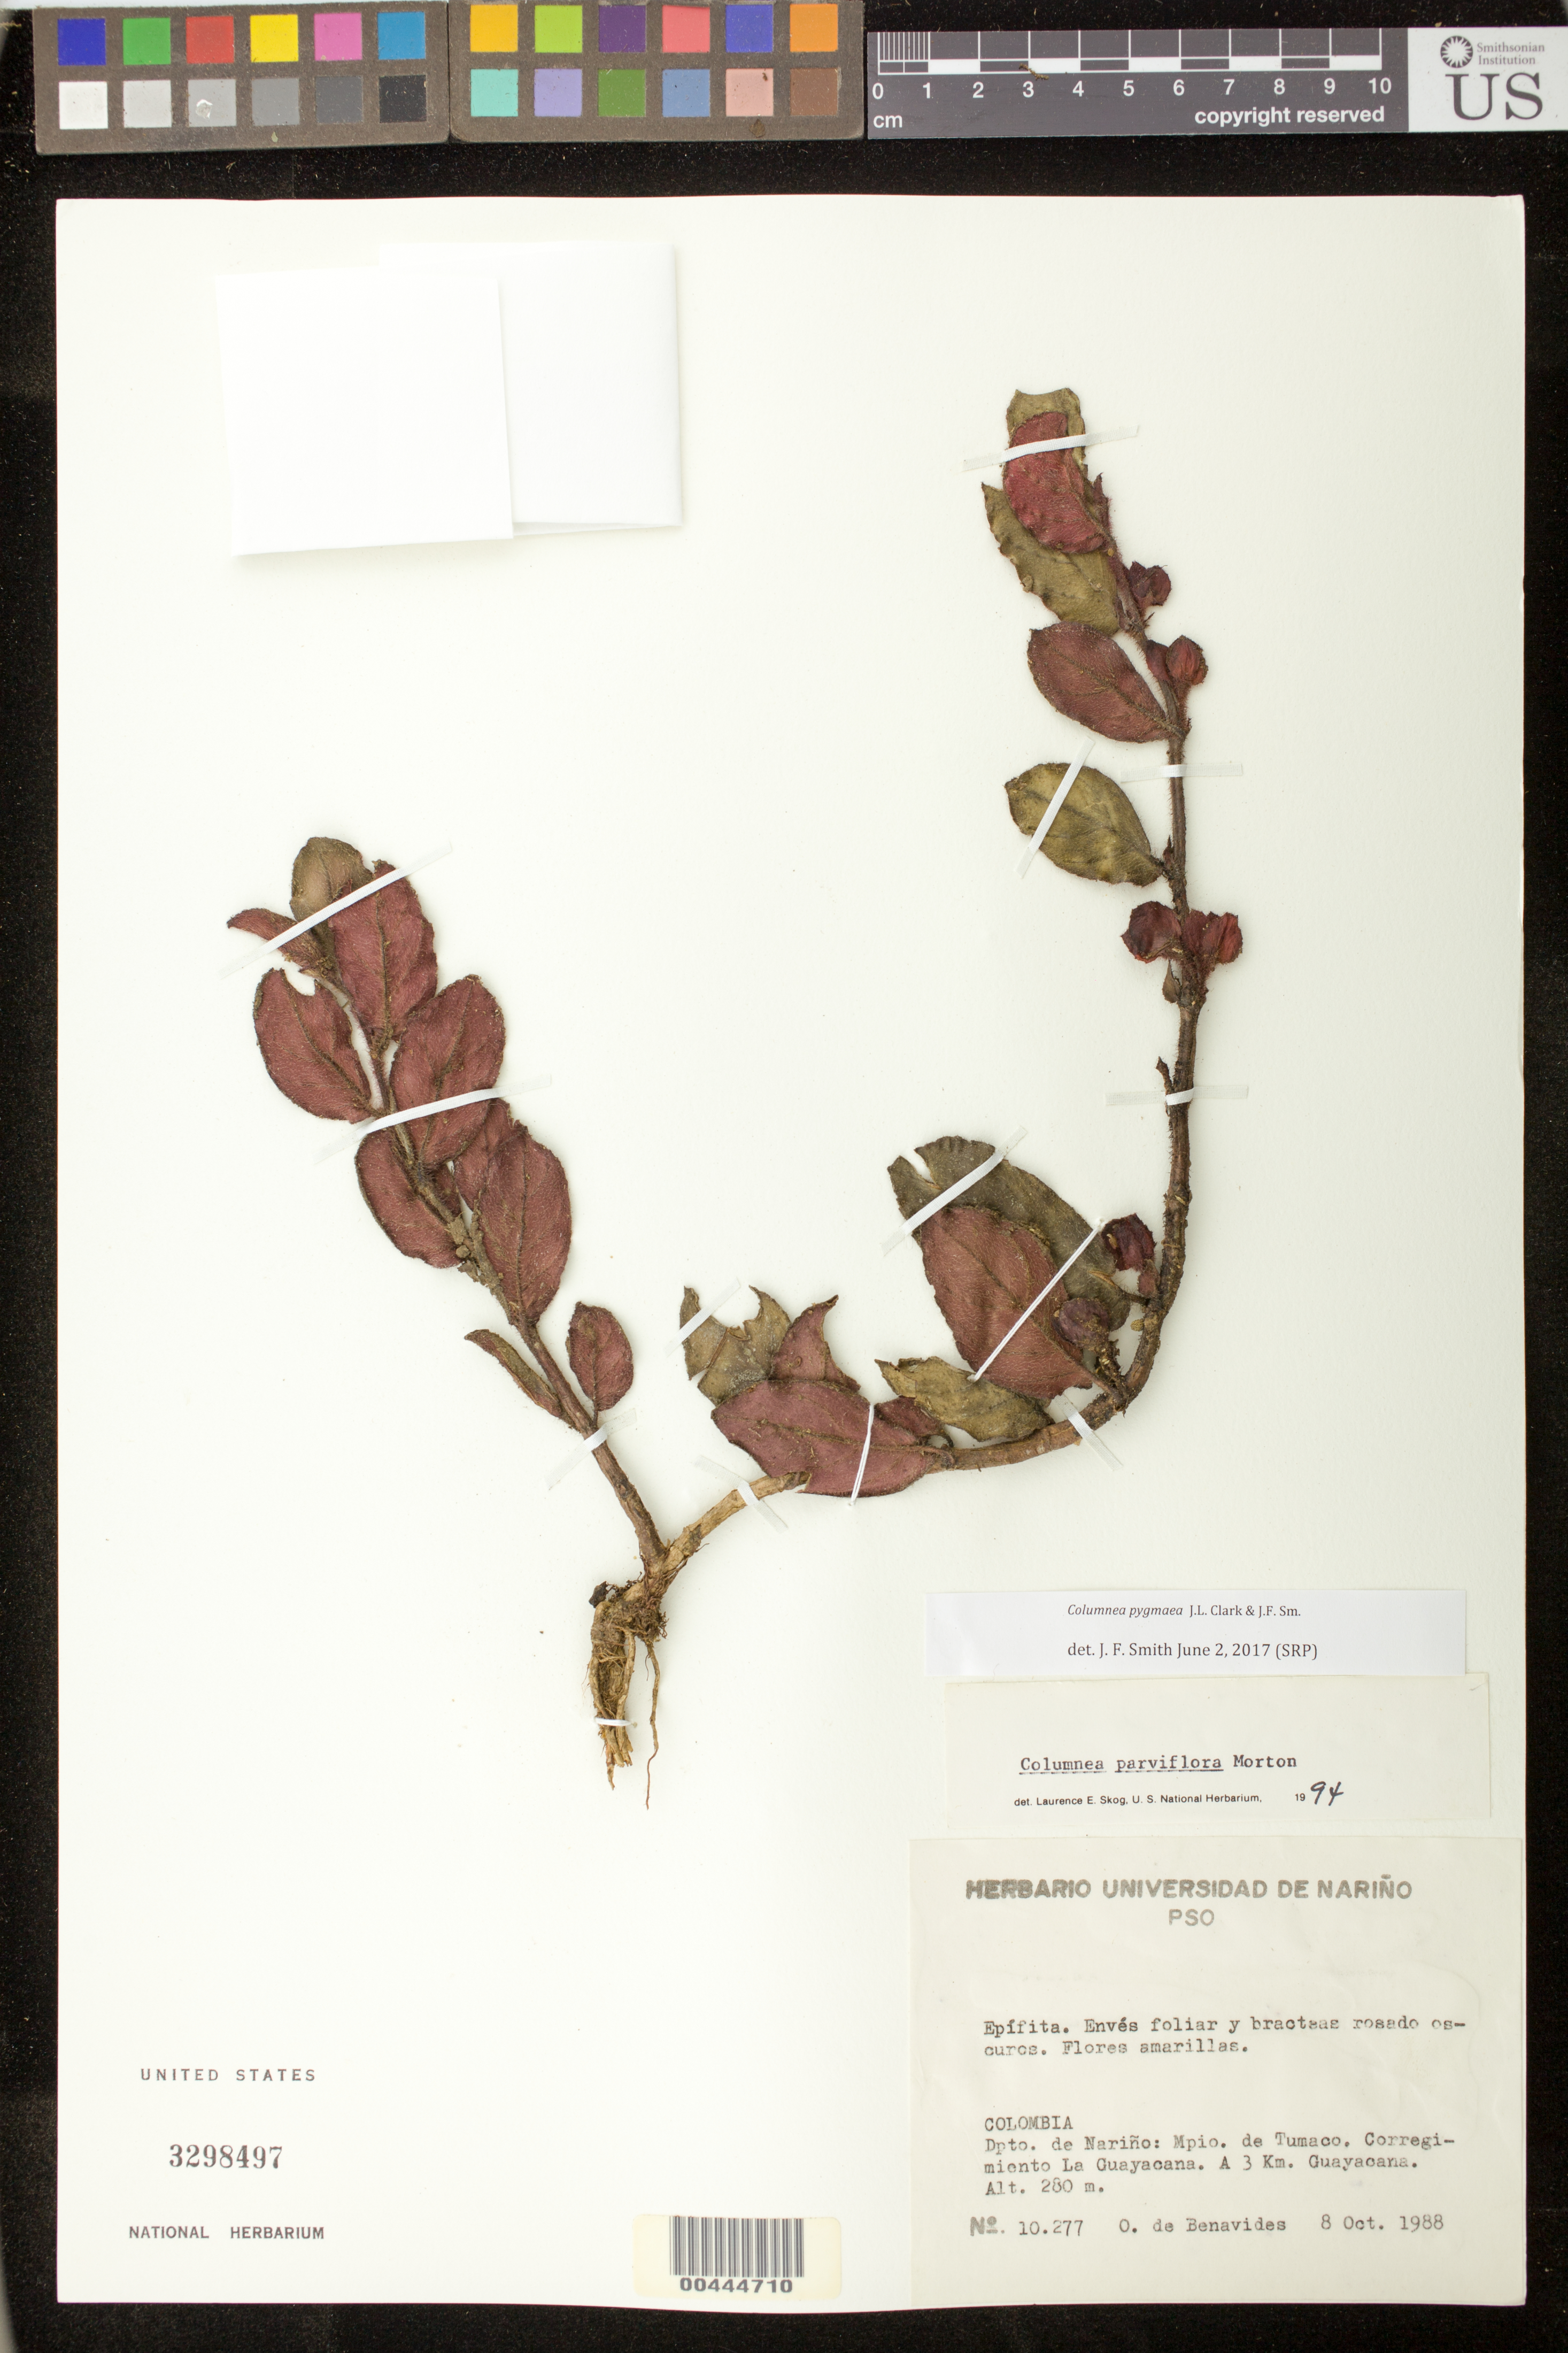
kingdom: Plantae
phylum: Tracheophyta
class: Magnoliopsida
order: Lamiales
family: Gesneriaceae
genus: Columnea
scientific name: Columnea herthae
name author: Mansf.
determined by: Clark, J. L.; Skog, Laurence E.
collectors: Olga S. de Benavides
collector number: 10277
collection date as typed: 08 Oct 1988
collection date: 1988-10-08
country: Colombia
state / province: Nariño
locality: Tumaco mun., corregimeinto de la guayacana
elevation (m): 320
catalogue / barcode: US 3298497